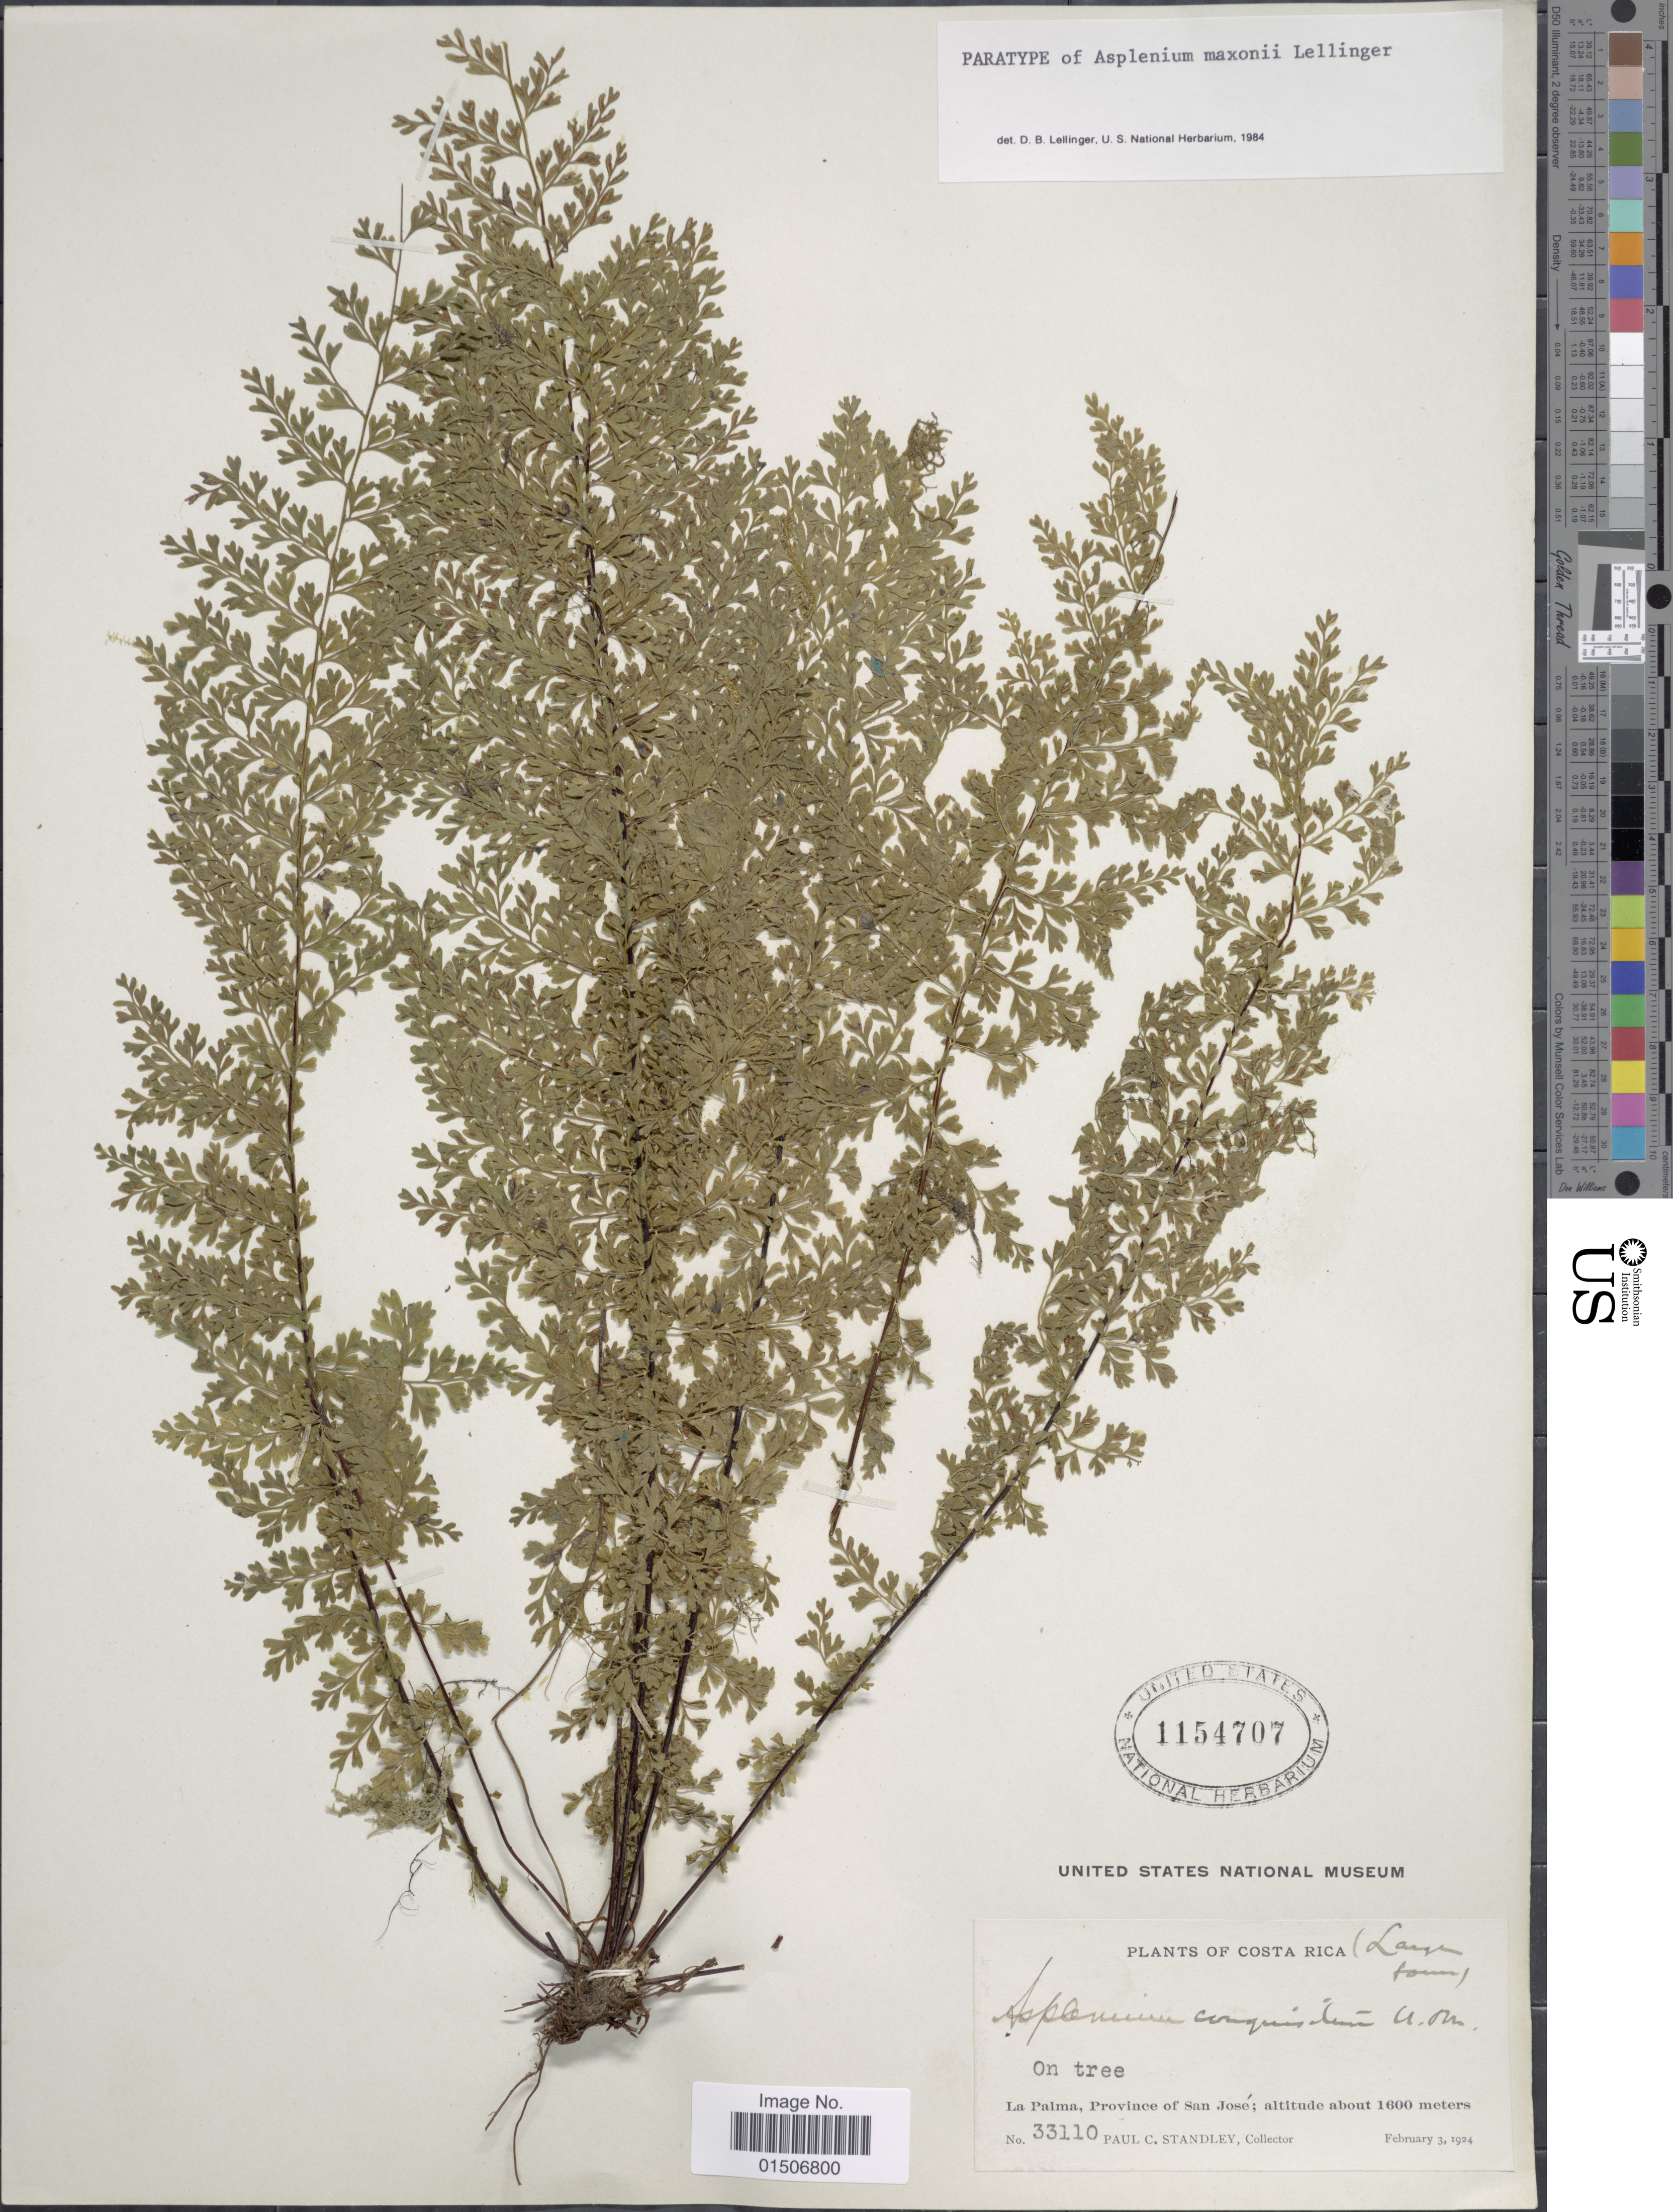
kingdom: Plantae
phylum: Tracheophyta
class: Polypodiopsida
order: Polypodiales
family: Aspleniaceae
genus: Asplenium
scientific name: Asplenium maxonii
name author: Lellinger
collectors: P. C. Standley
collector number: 33110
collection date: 1924-02-03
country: Costa Rica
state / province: San José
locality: On tree, La Palma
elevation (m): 1600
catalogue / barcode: US 1154707